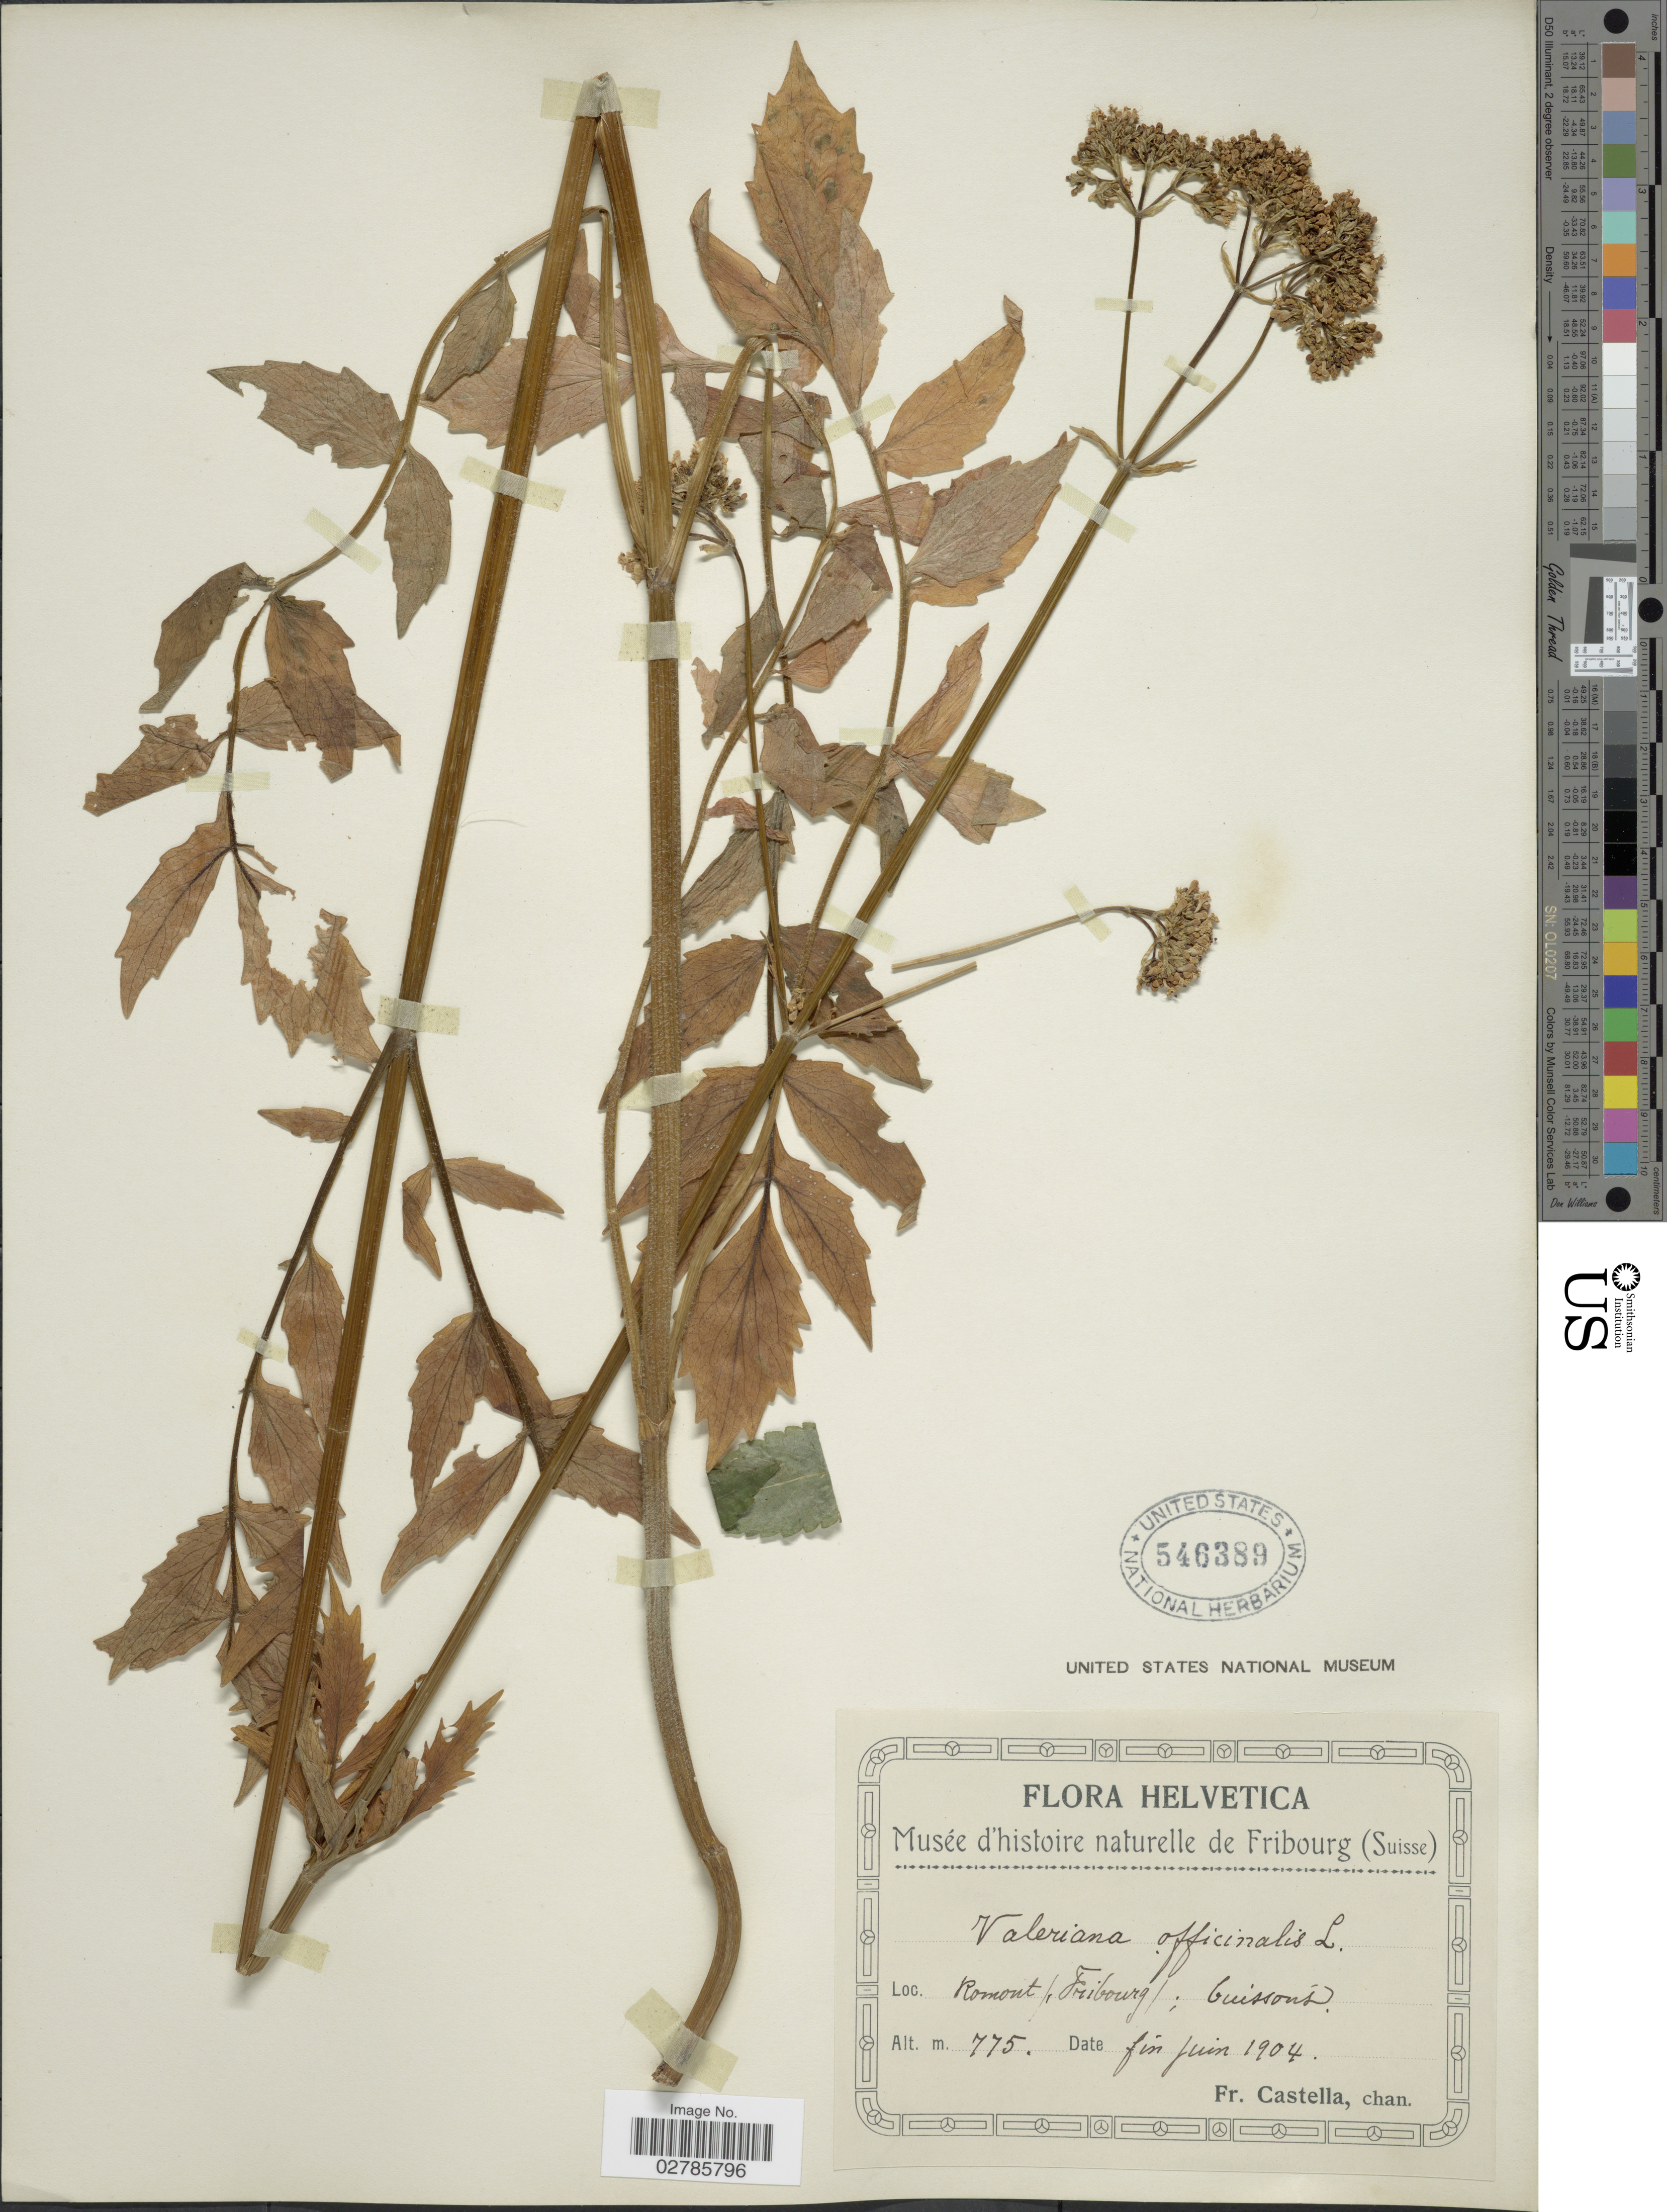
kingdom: Plantae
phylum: Tracheophyta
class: Magnoliopsida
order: Dipsacales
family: Caprifoliaceae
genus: Valeriana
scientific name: Valeriana officinalis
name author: L.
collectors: Fr. Castella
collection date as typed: fin juin 1904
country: Switzerland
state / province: Fribourg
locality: Helvetica. Romont; Cuissons.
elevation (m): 775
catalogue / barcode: US 546389